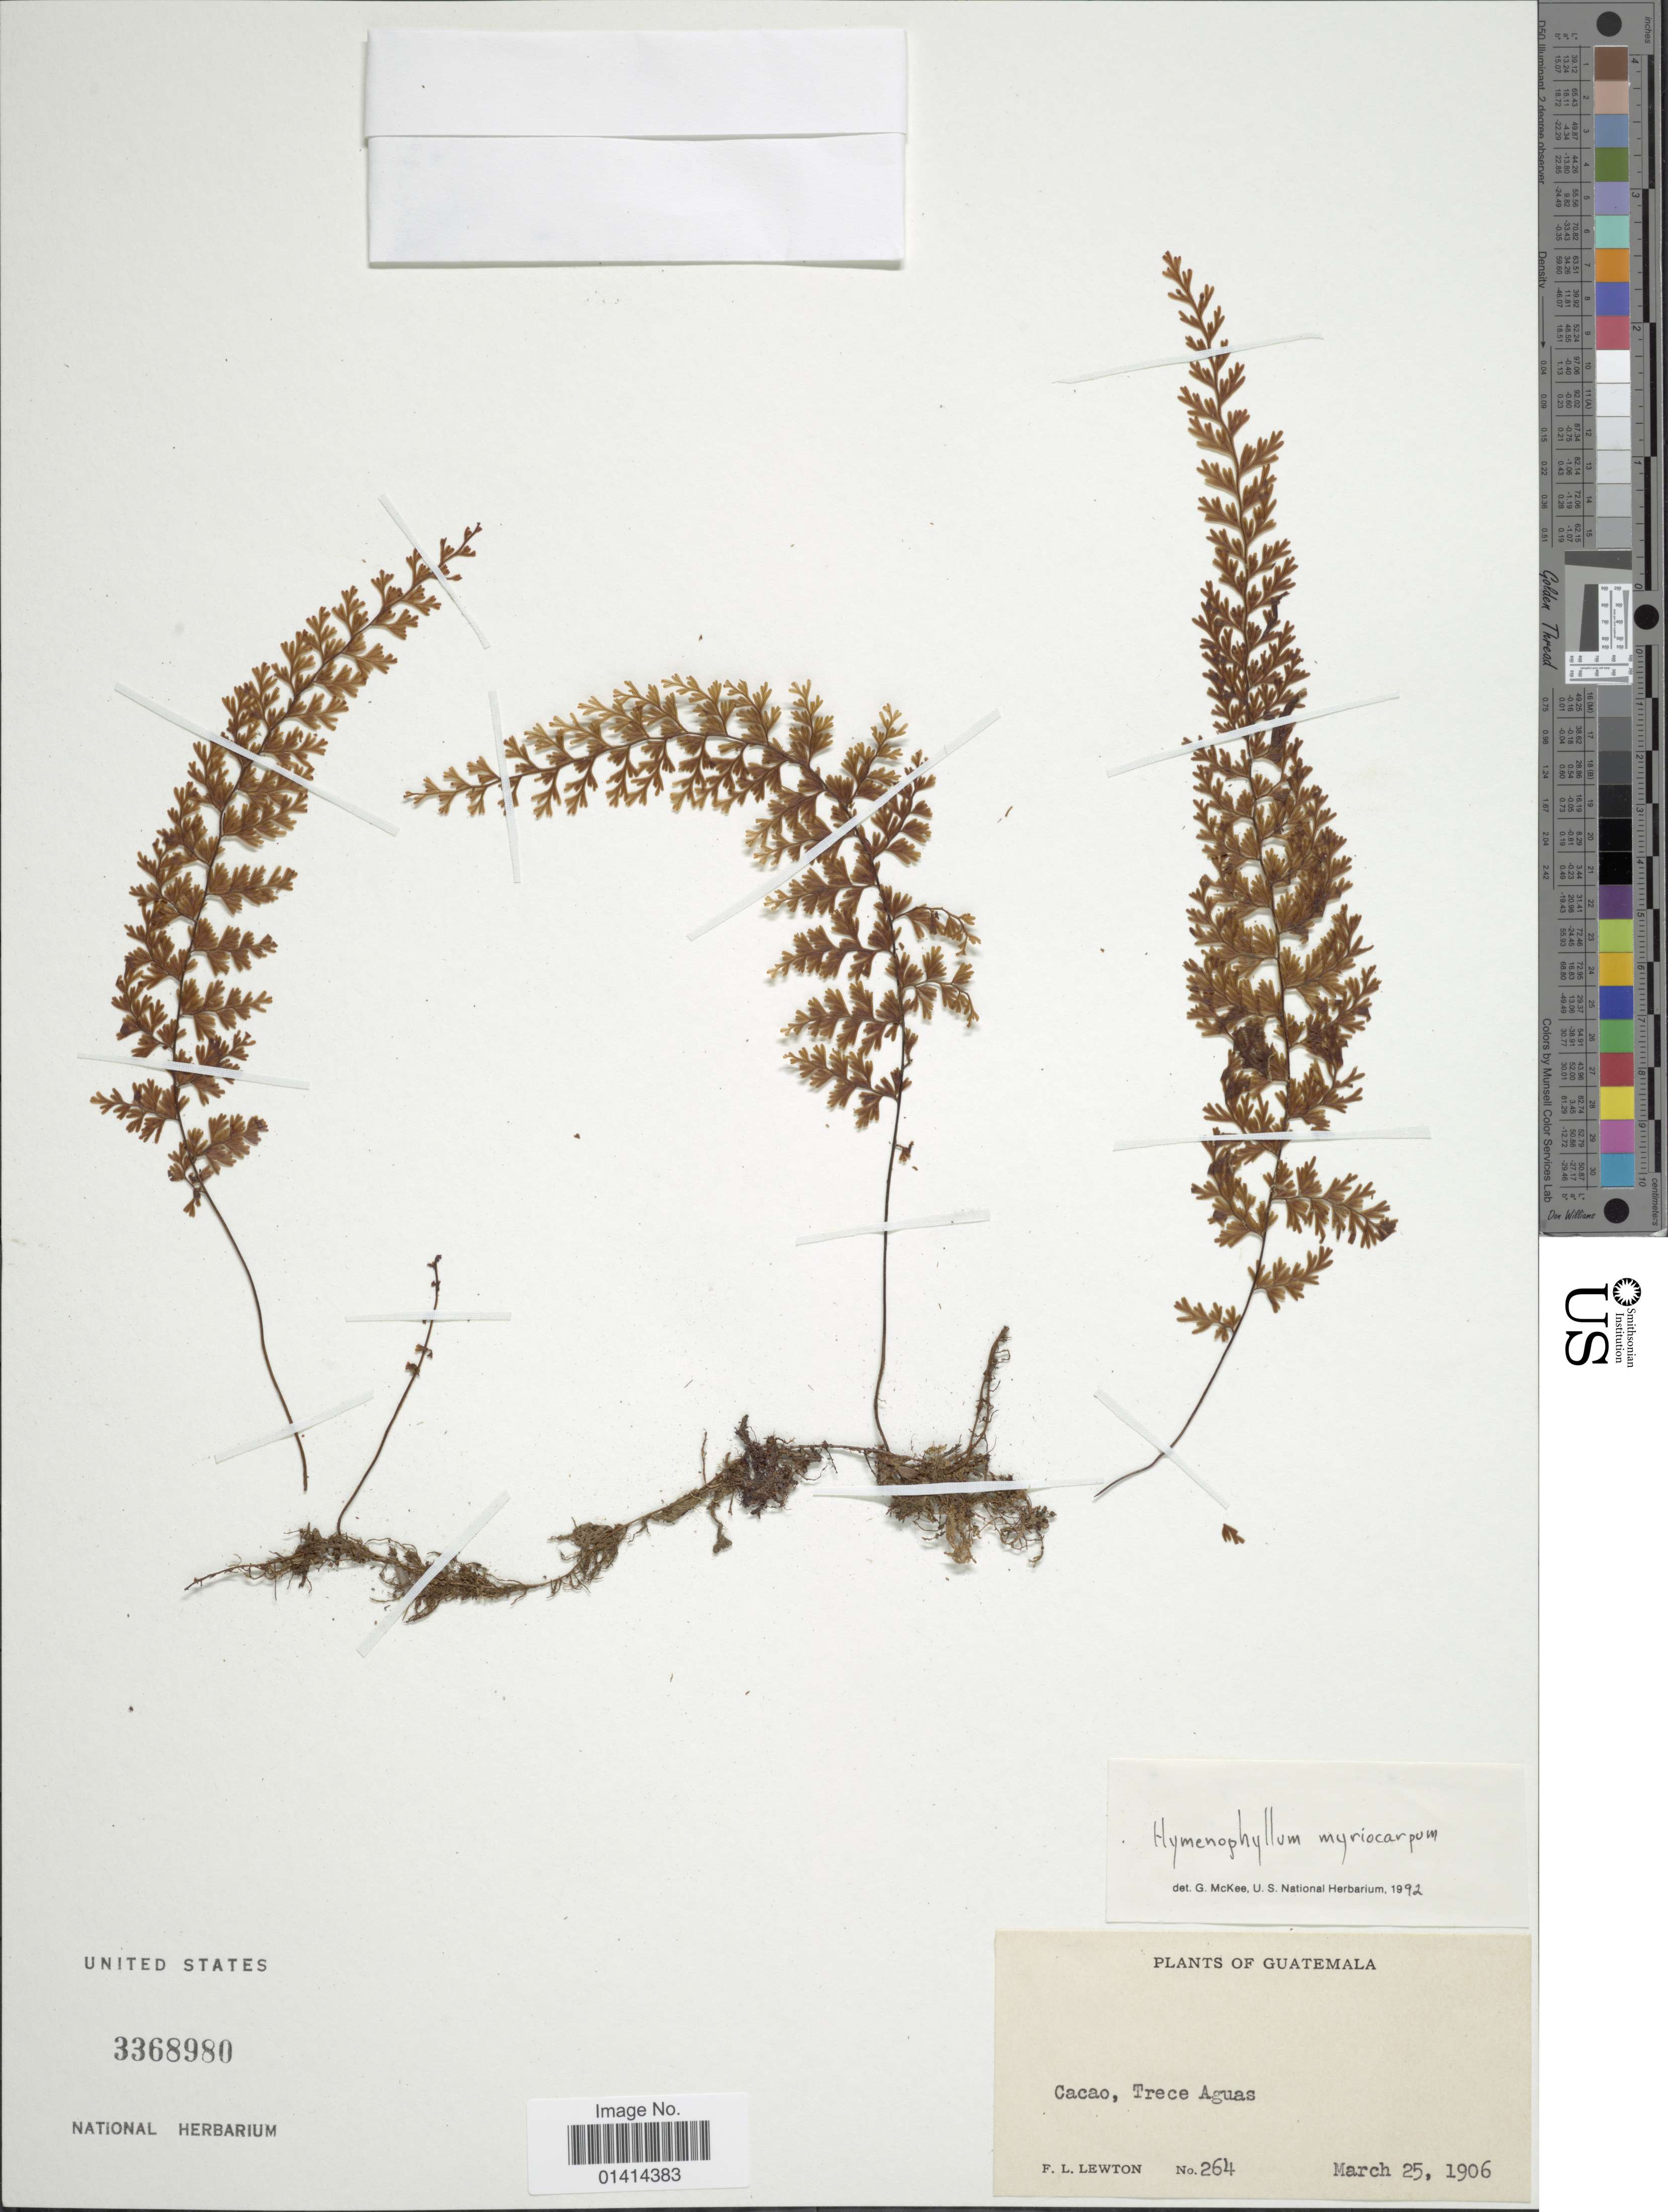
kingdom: Plantae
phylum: Tracheophyta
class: Polypodiopsida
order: Hymenophyllales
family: Hymenophyllaceae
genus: Hymenophyllum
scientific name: Hymenophyllum myriocarpum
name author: Hook.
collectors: F. L. Lewton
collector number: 264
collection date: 1906-03-25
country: Guatemala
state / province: Guatemala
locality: Cacao, Trece Aguas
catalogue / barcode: US 3368980